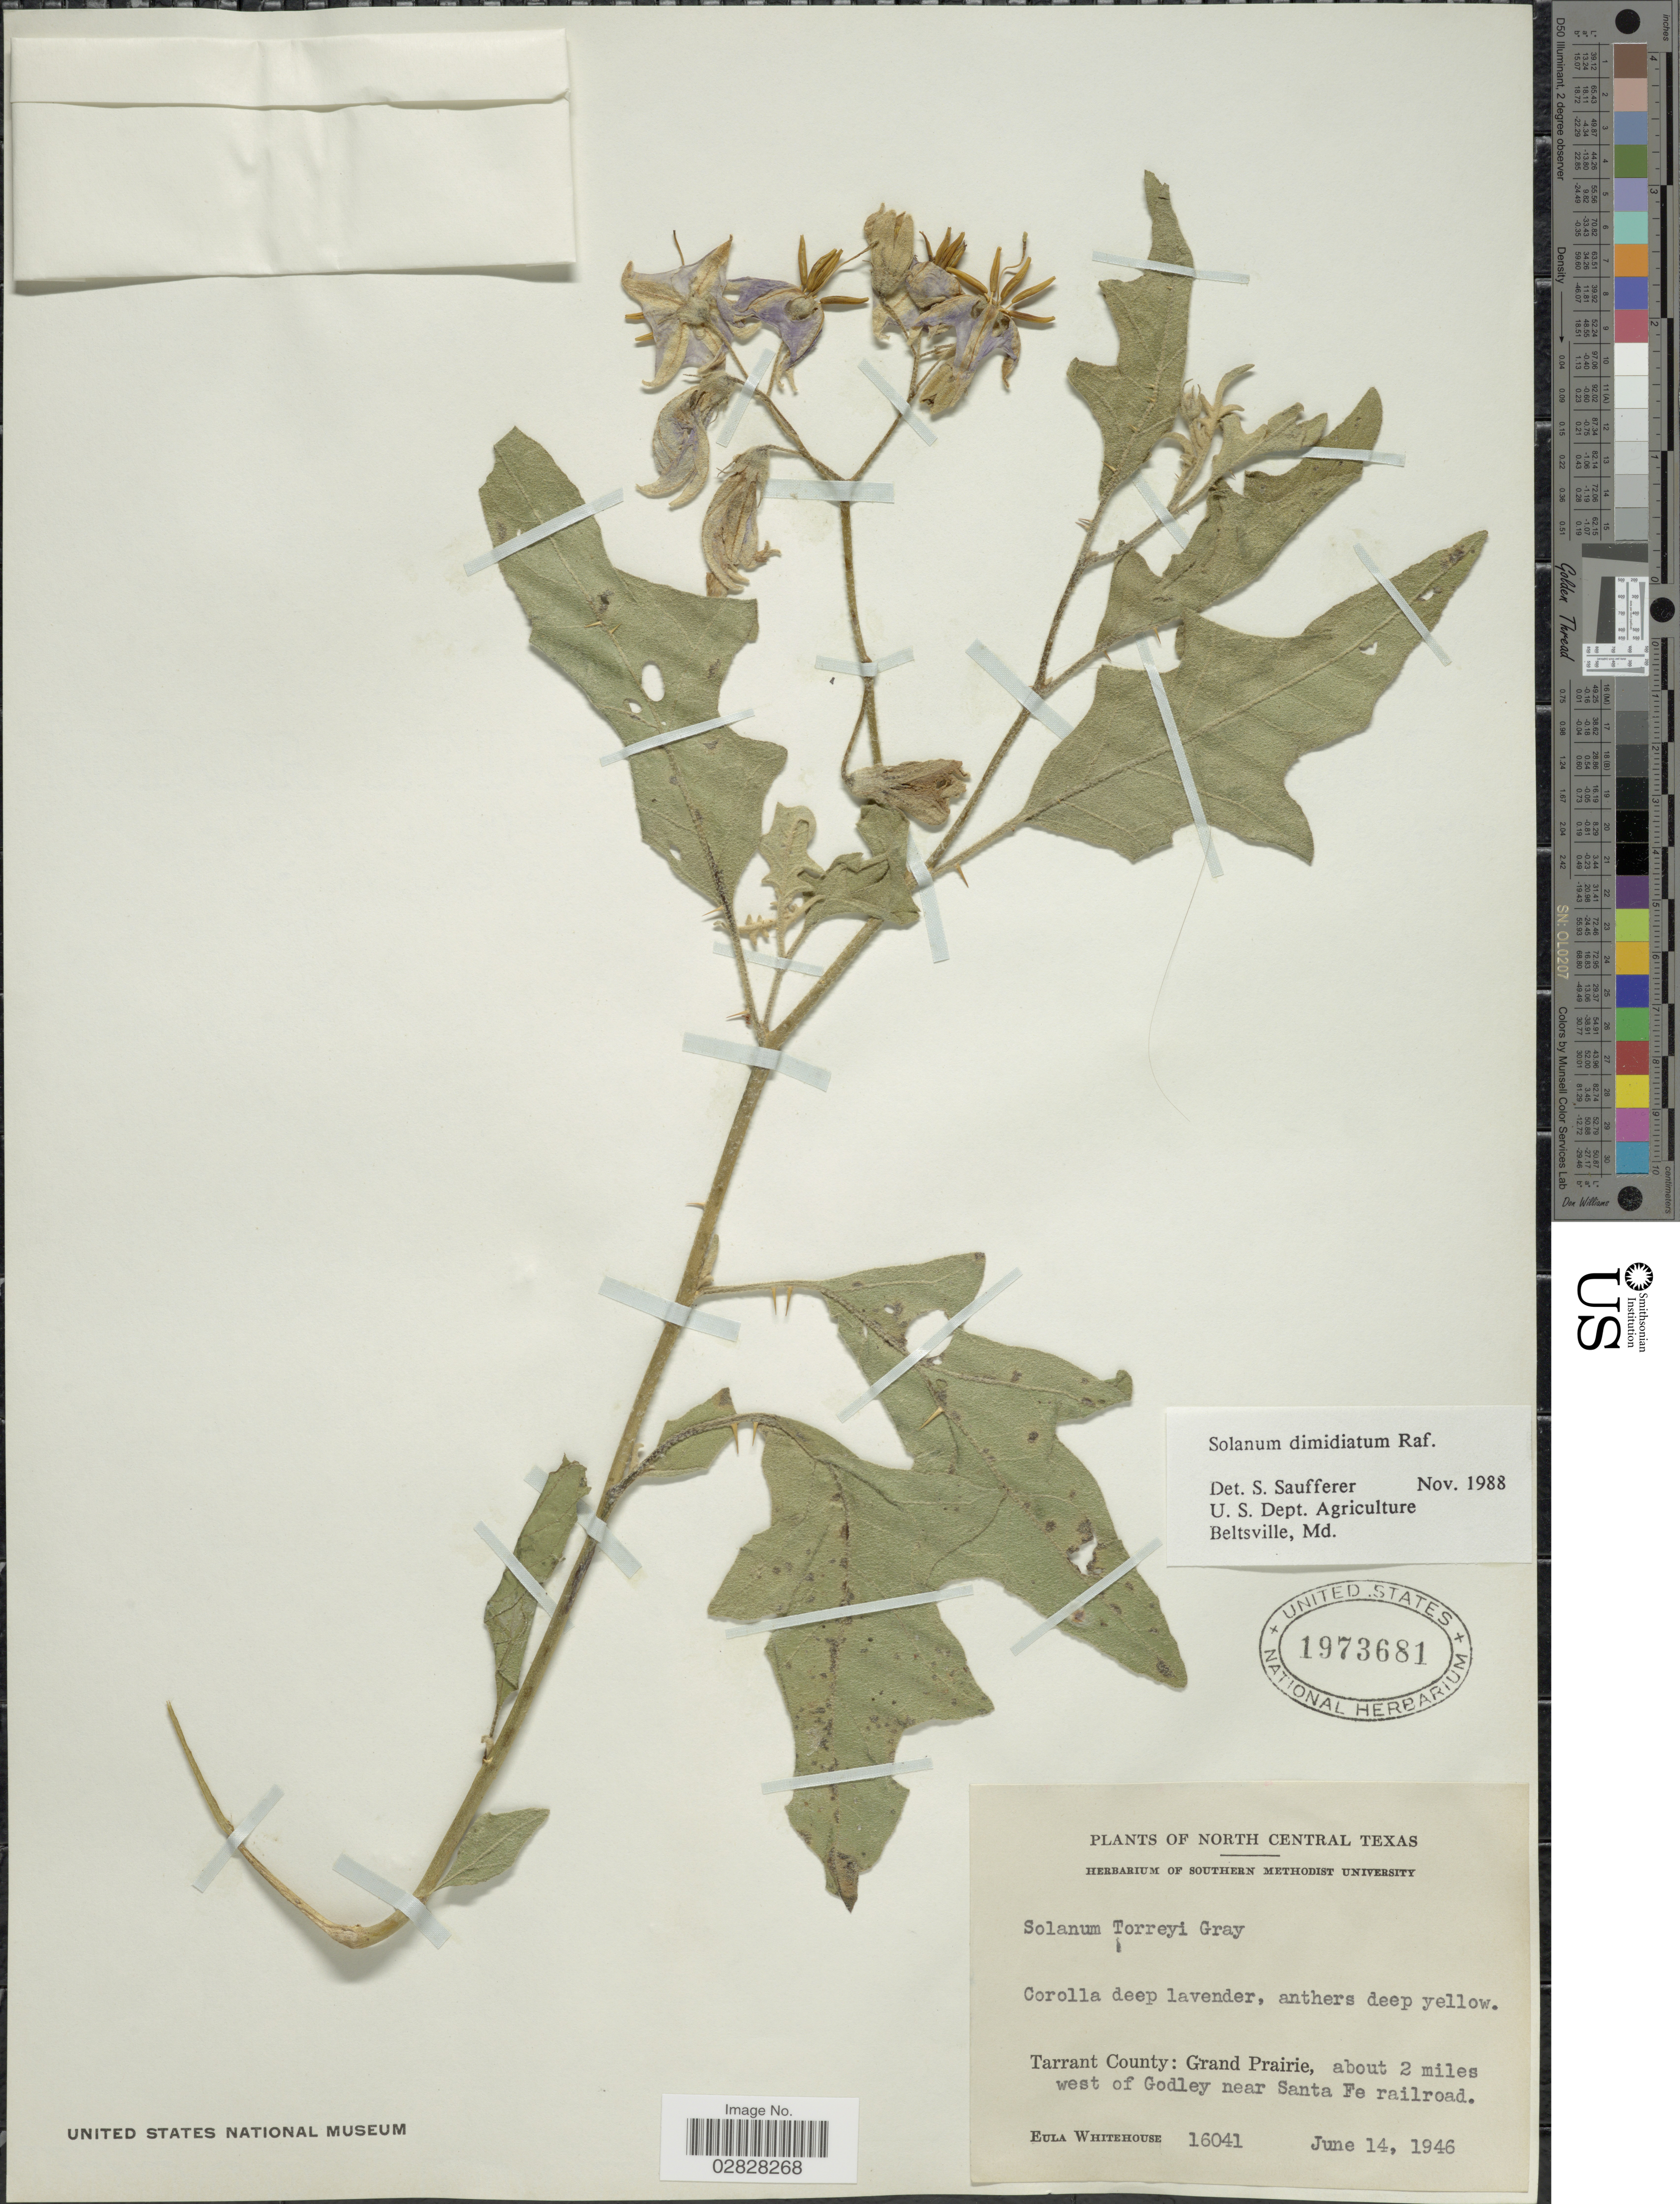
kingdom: Plantae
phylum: Tracheophyta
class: Magnoliopsida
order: Solanales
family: Solanaceae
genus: Solanum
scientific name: Solanum dimidiatum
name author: Raf.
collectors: E. Whitehouse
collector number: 16041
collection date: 1946-06-14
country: United States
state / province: Texas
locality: North Central. Tarrant County: Grand Prairie, about 2 miles west of Godley near Santa Fe railroad.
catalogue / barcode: US 1973681